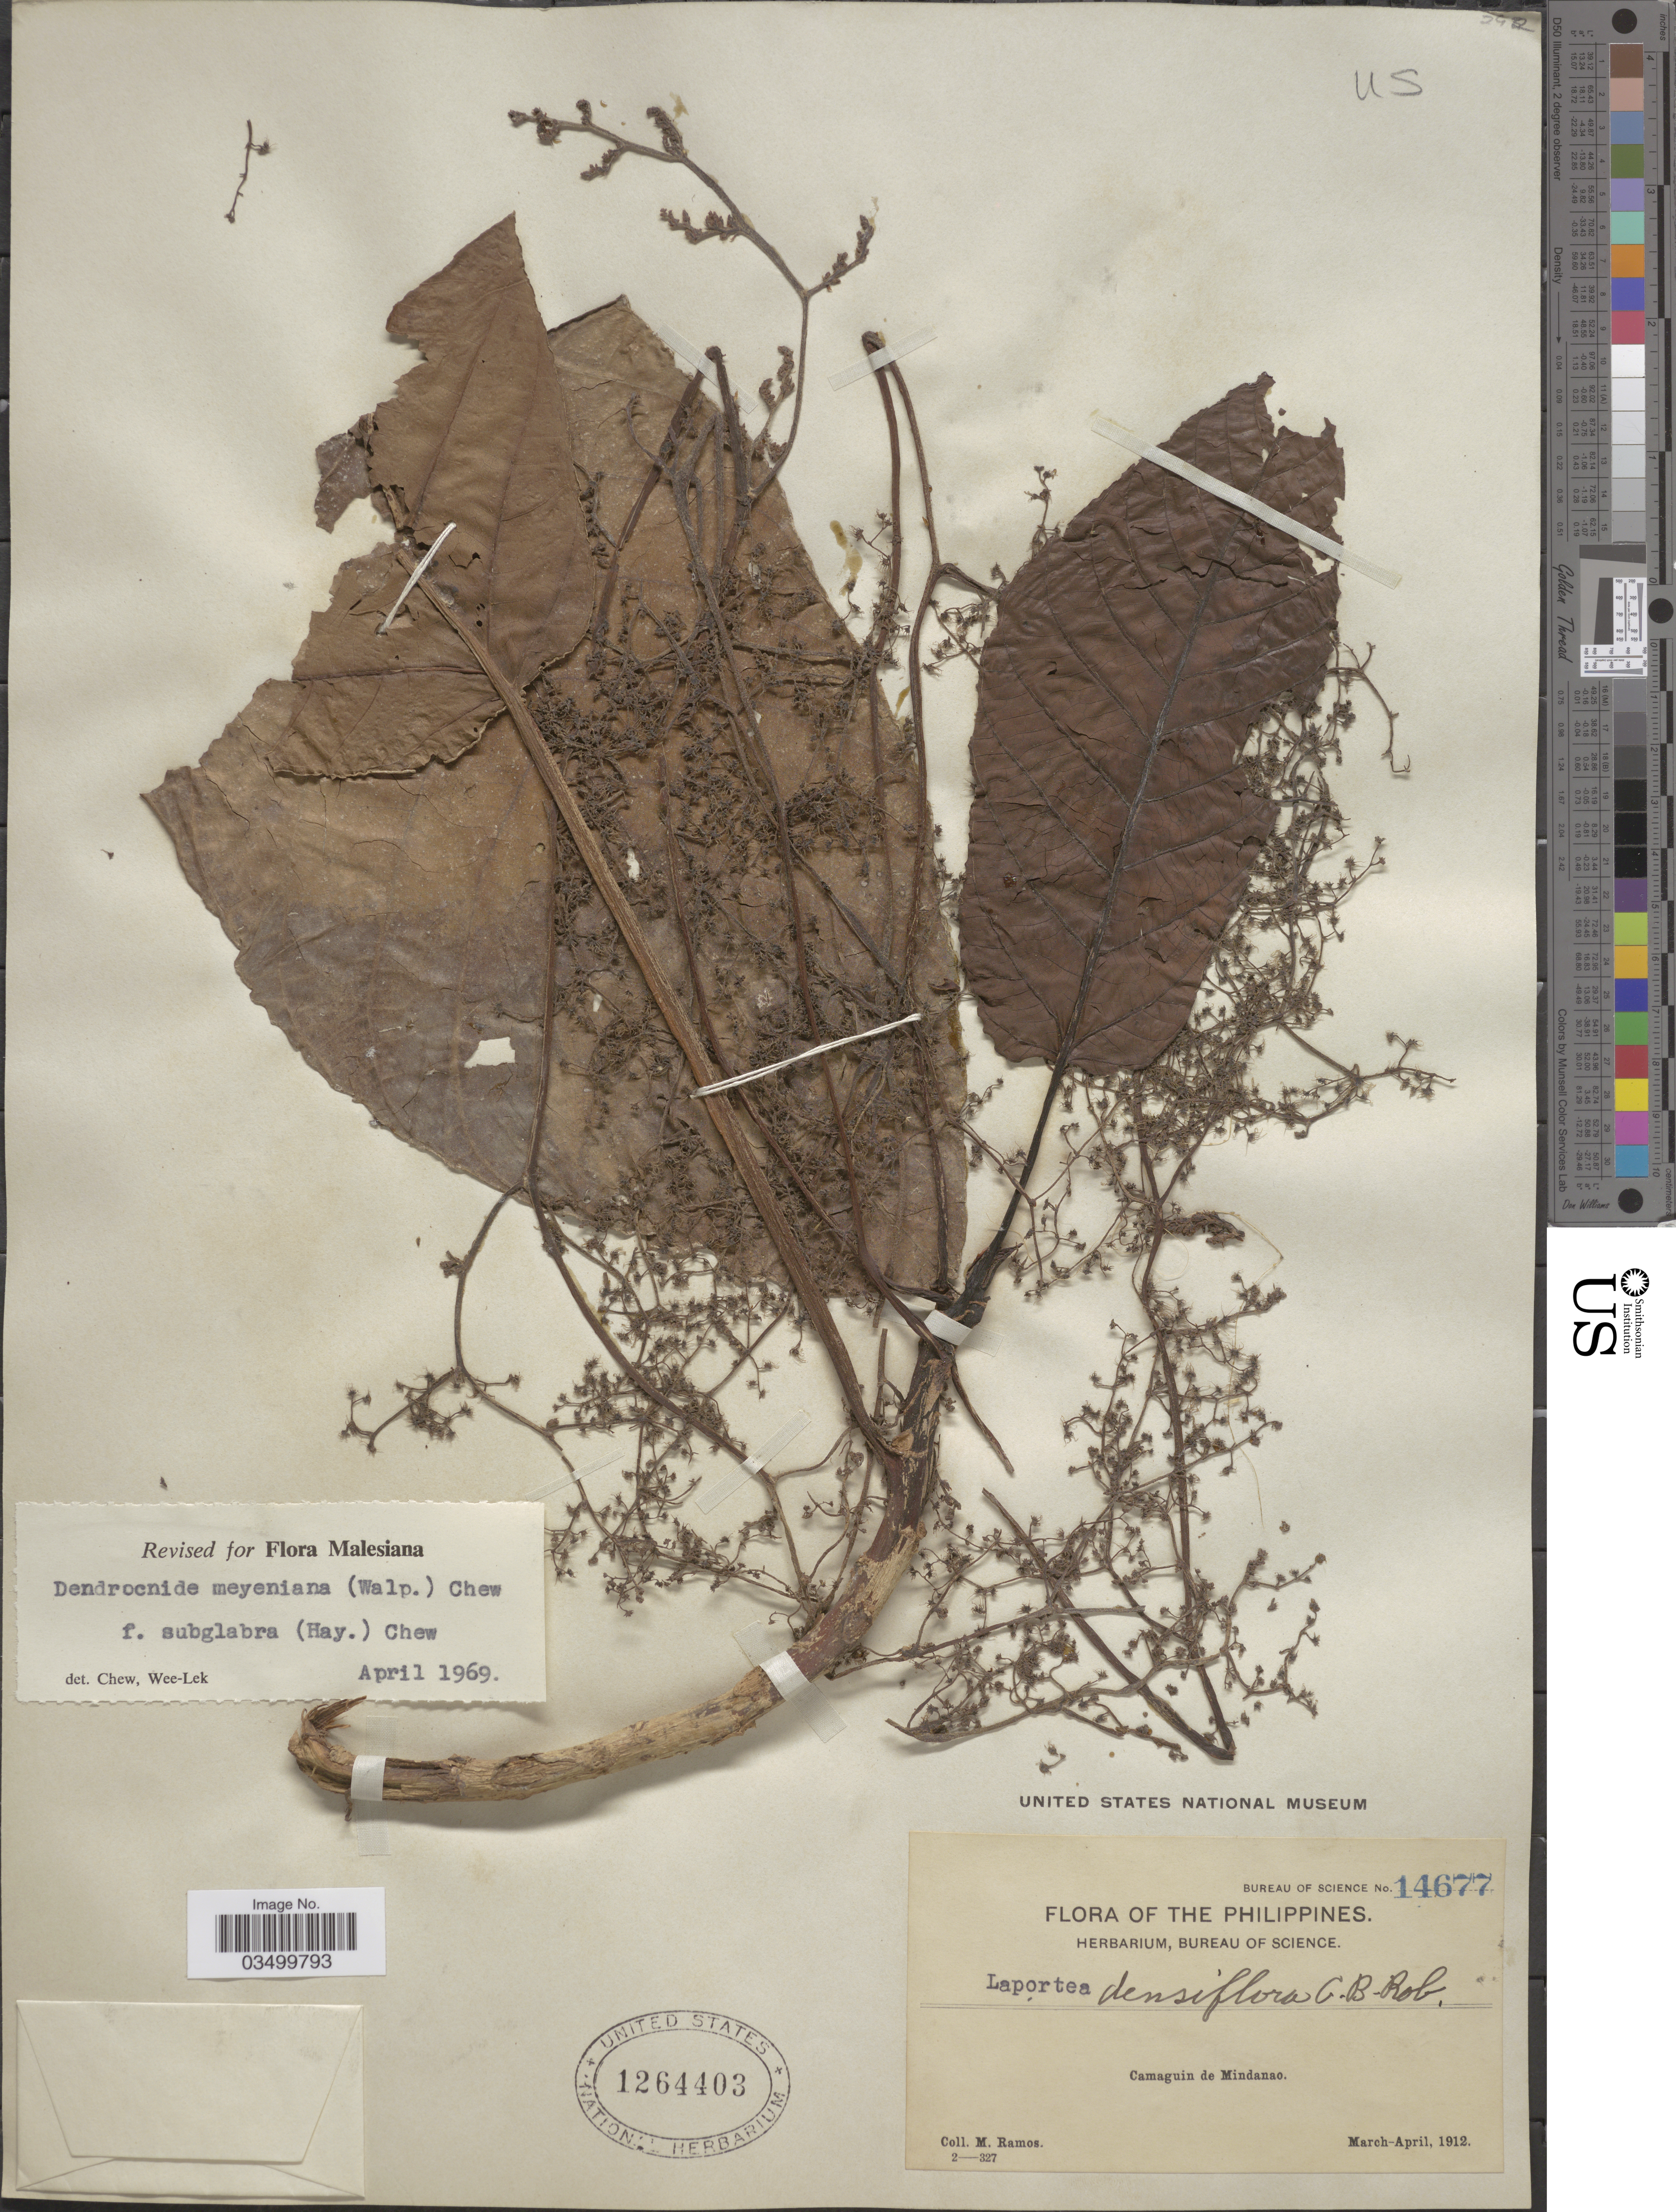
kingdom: Plantae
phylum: Tracheophyta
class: Magnoliopsida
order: Rosales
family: Urticaceae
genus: Dendrocnide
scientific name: Dendrocnide meyeniana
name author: (Walp.) Chew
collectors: M. Ramos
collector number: Bureau of Science 14677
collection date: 1912-03/1912-04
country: Philippines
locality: The Philippines. Camaguin de Mindanao.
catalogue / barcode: US 1264403